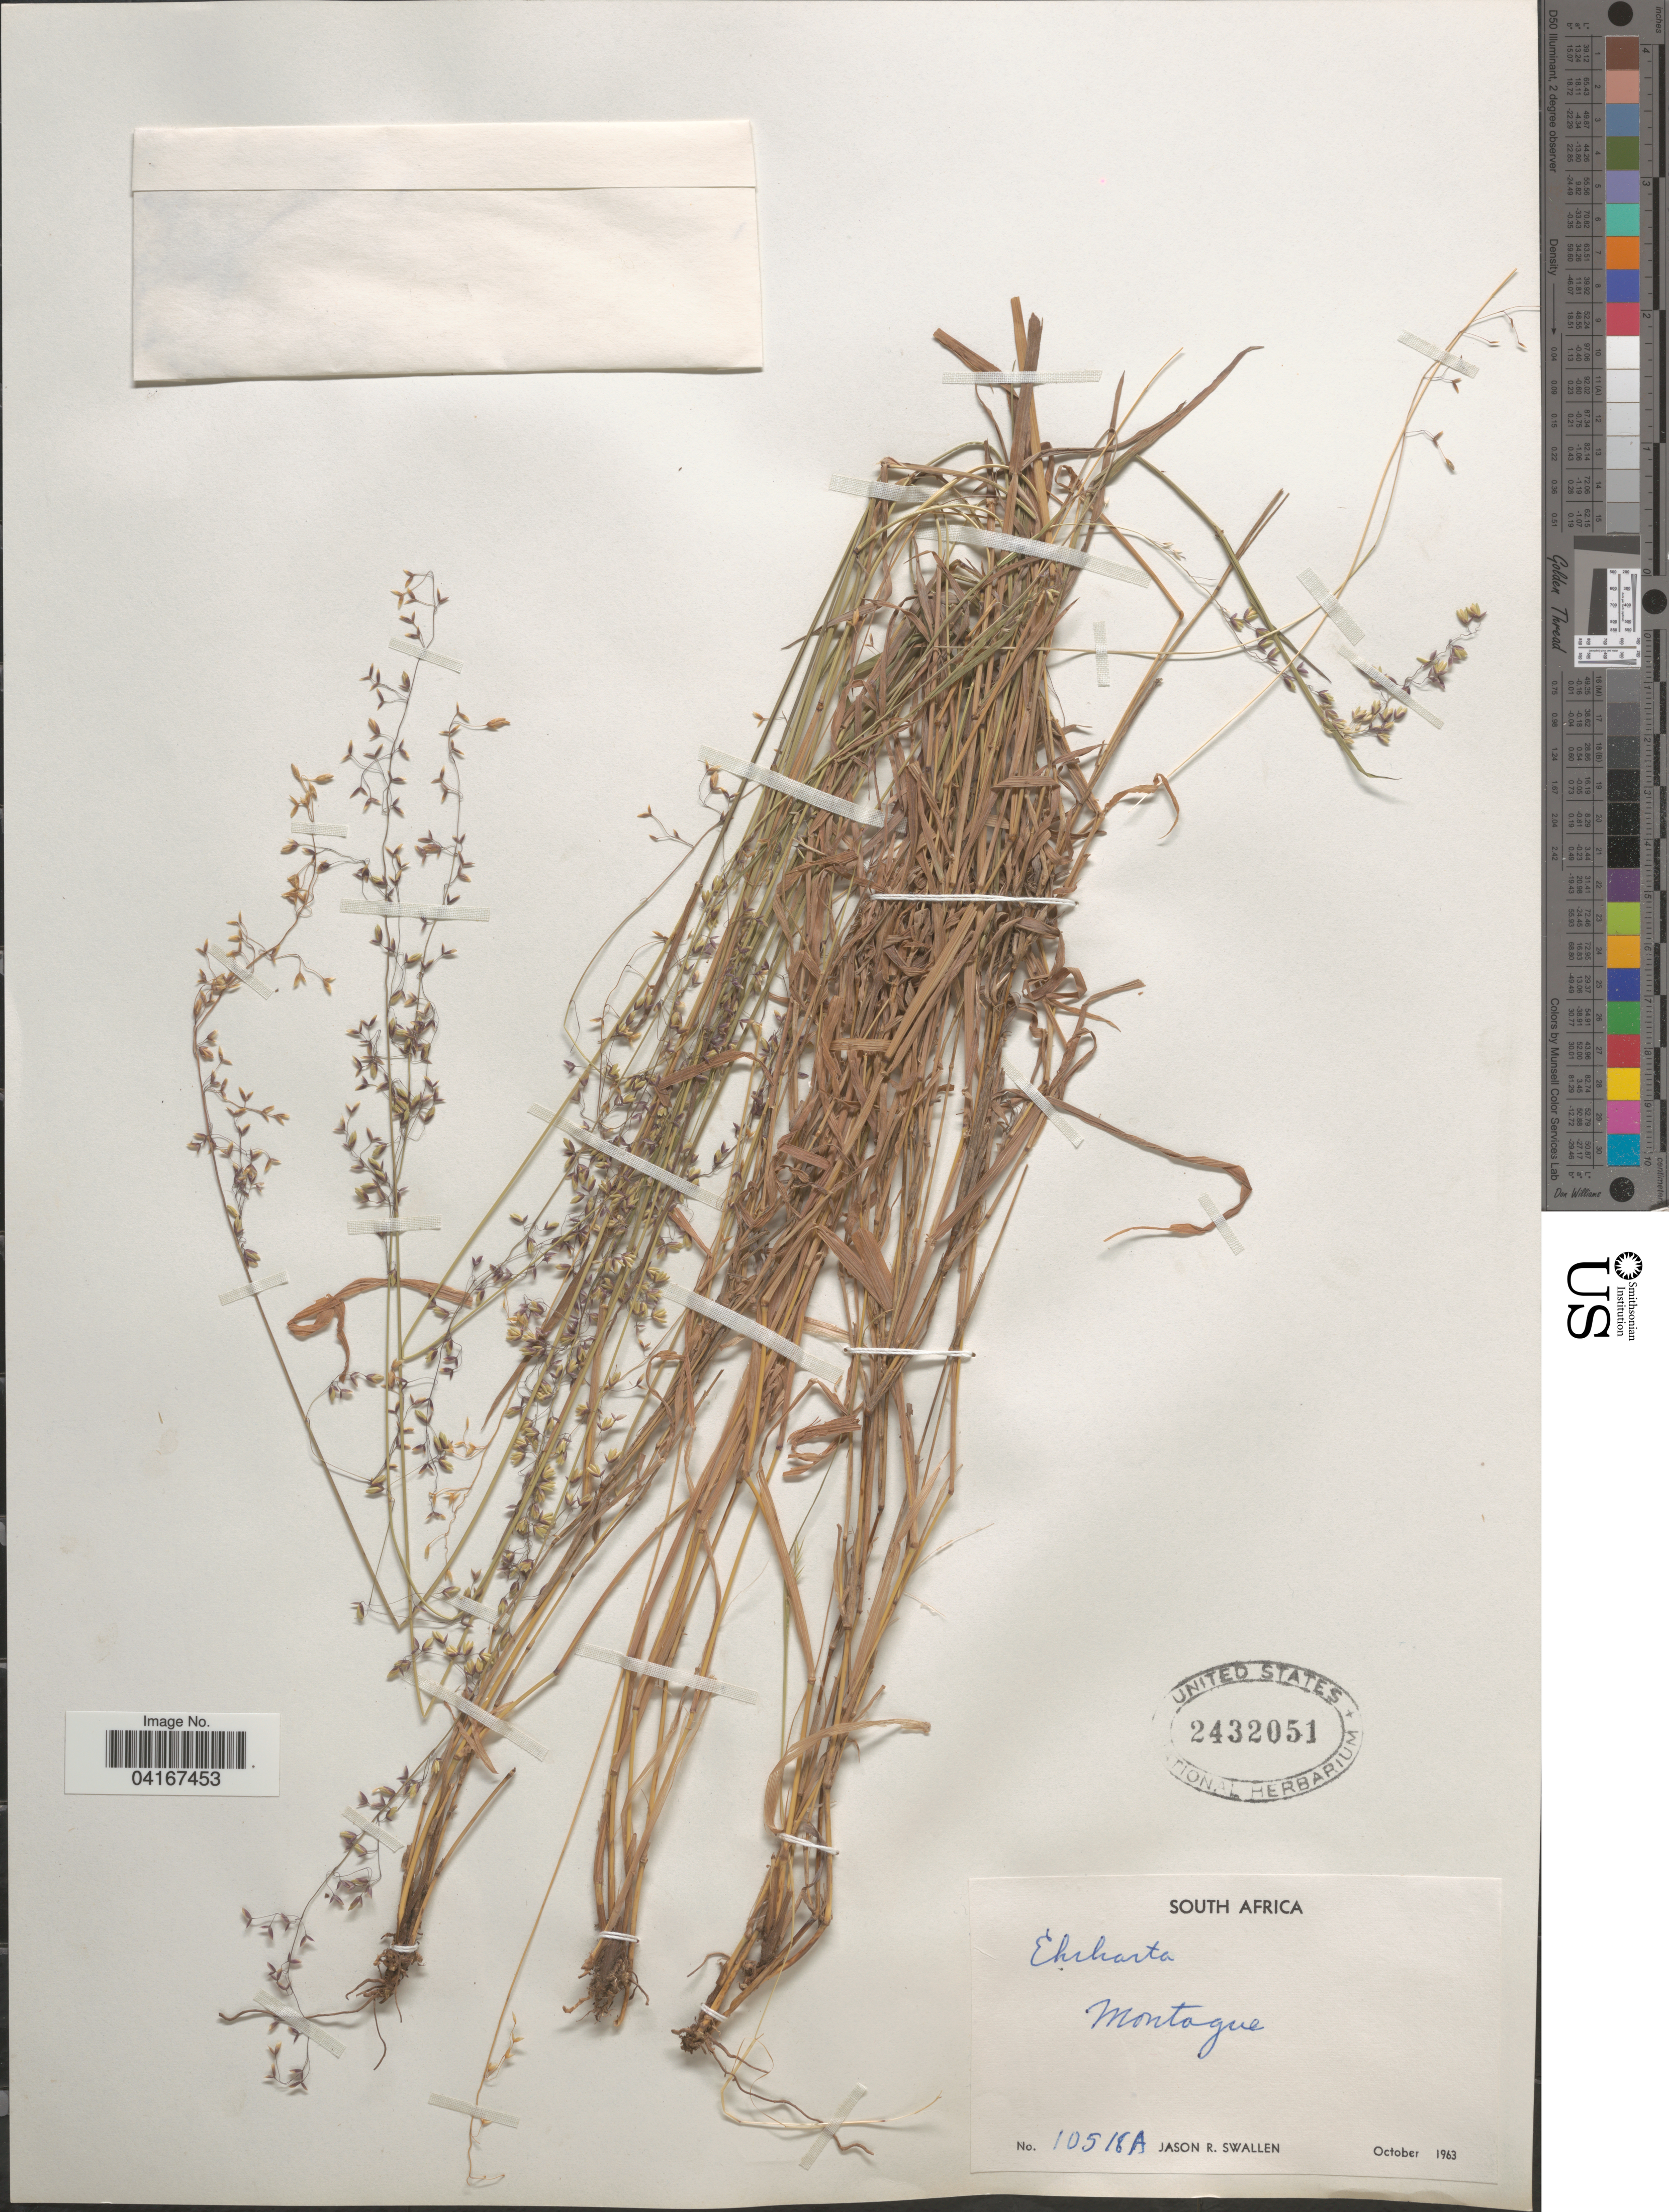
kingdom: Plantae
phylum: Tracheophyta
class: Liliopsida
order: Poales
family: Poaceae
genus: Ehrharta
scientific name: Ehrharta sp.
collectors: J. R. Swallen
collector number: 10518A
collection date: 1963-10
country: South Africa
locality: Montague.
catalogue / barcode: US 2432051